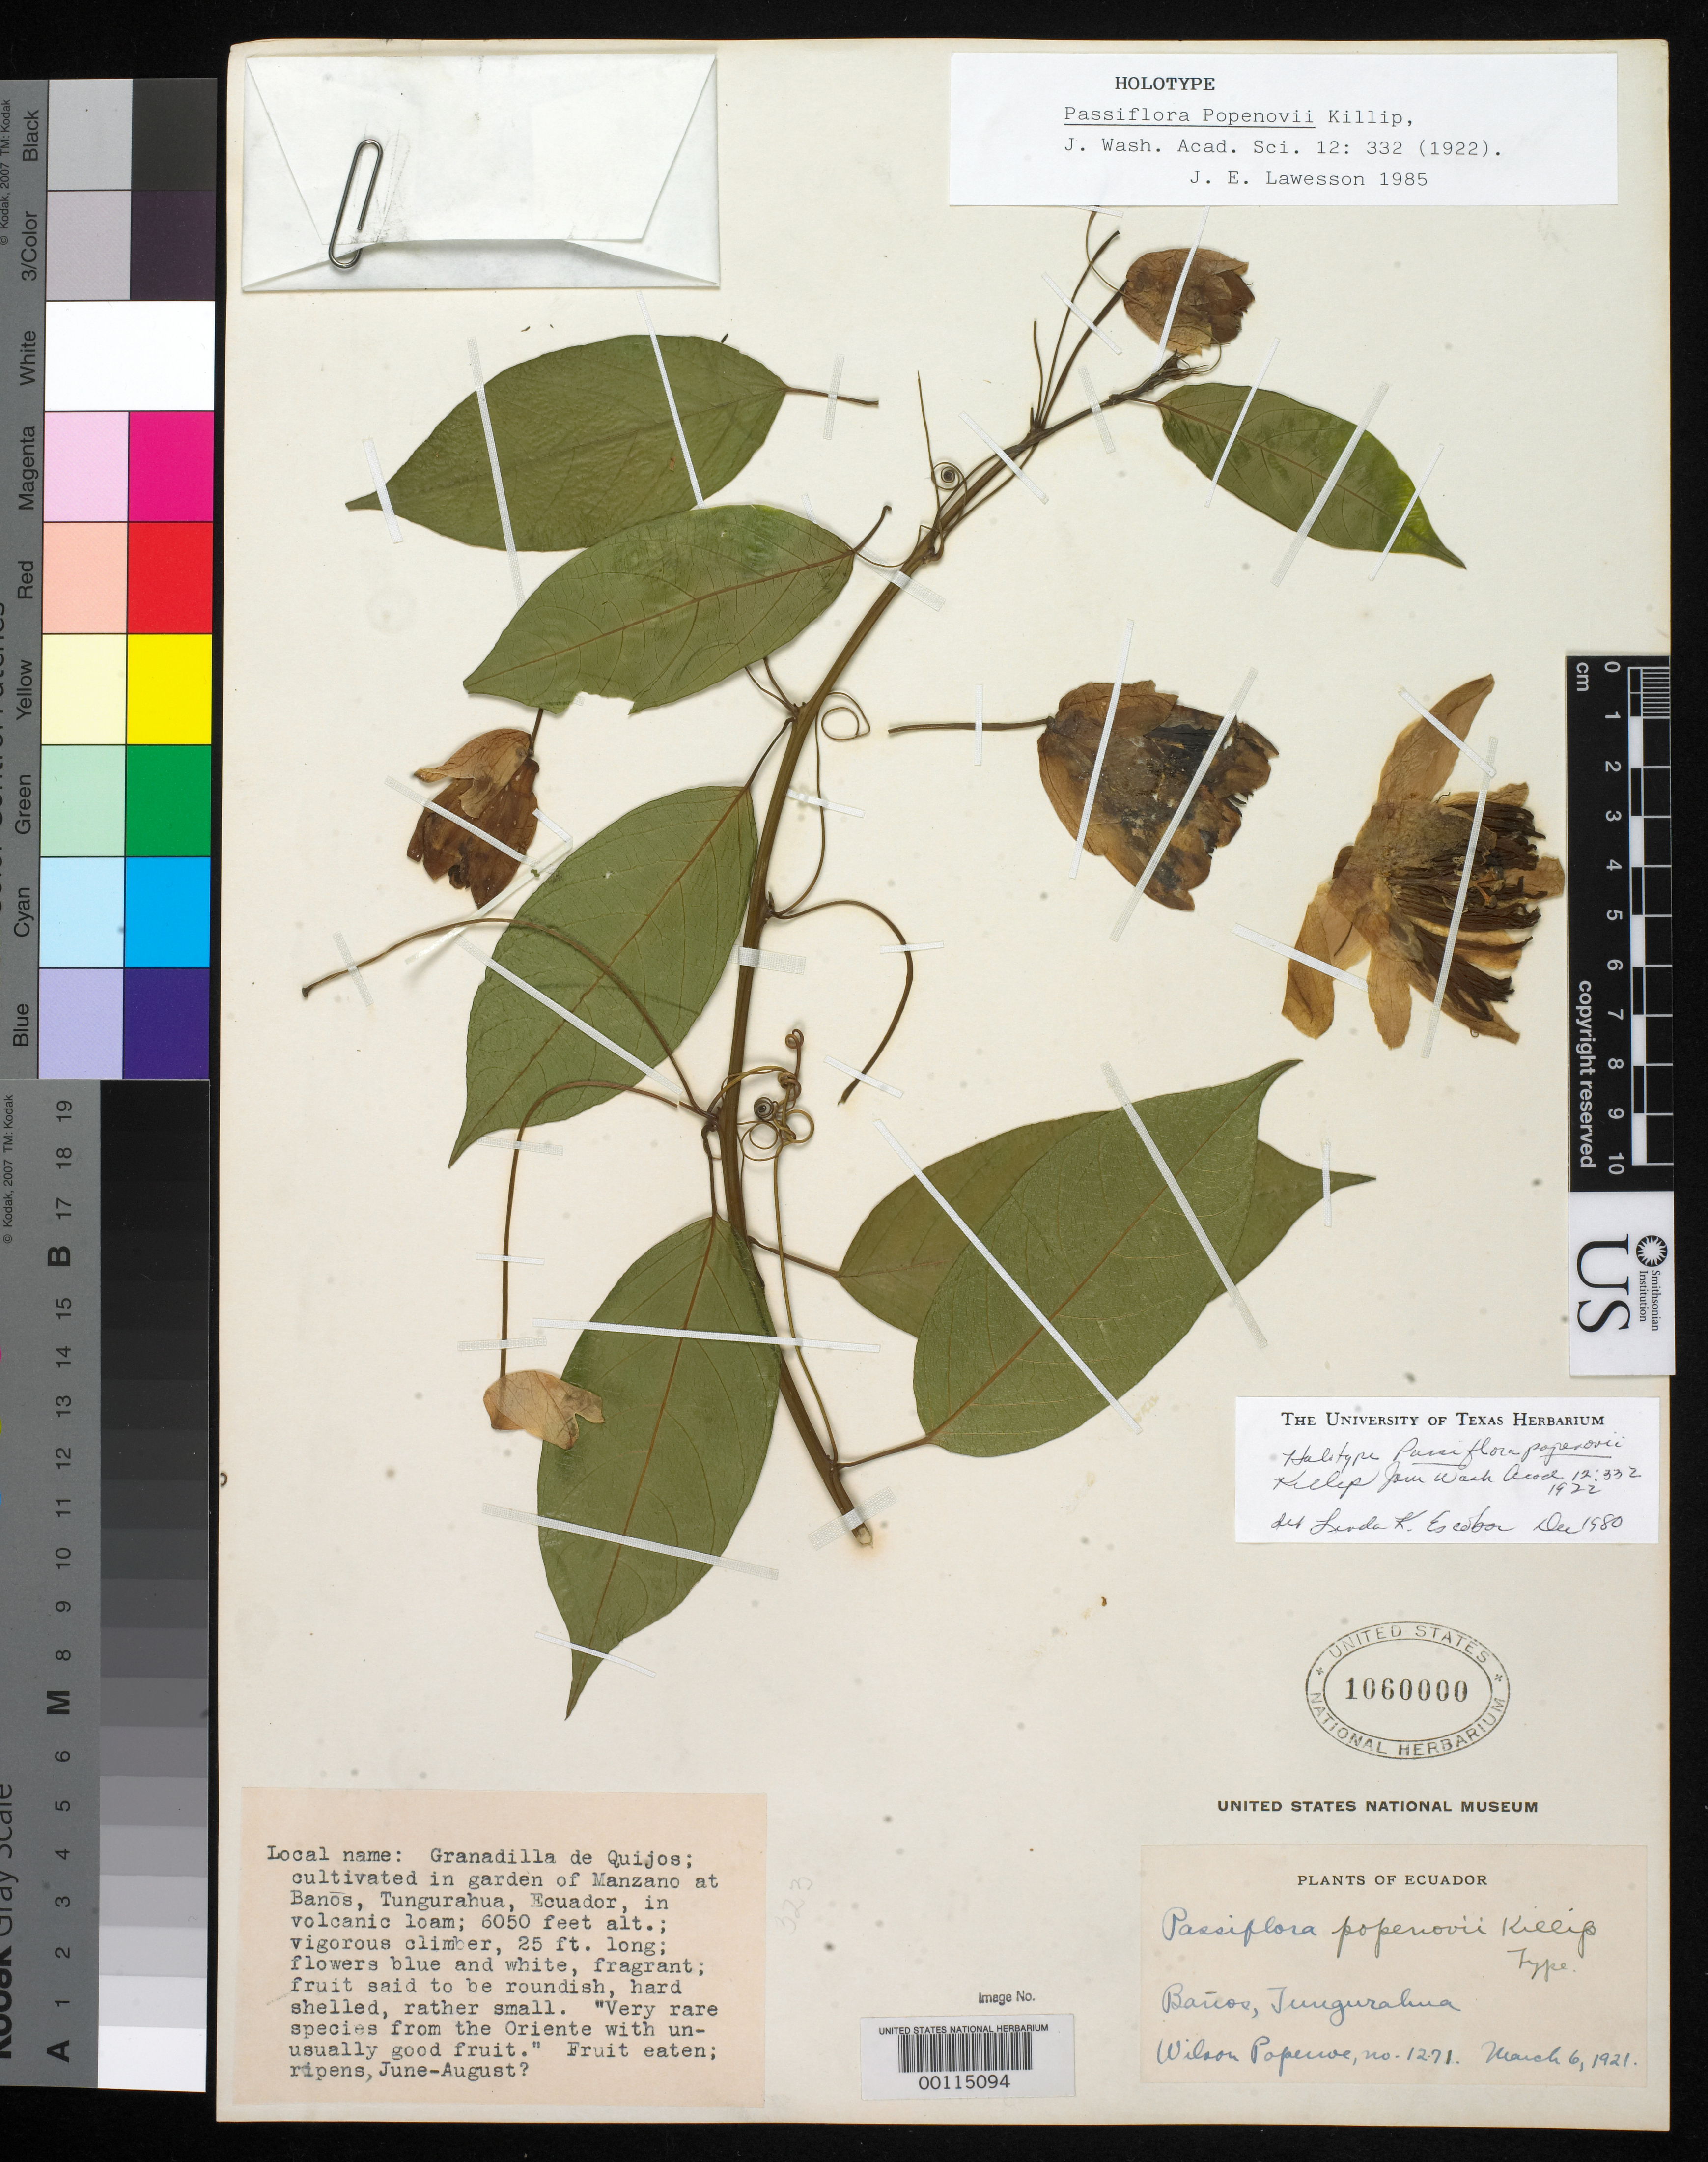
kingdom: Plantae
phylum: Tracheophyta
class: Magnoliopsida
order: Malpighiales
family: Passifloraceae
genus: Passiflora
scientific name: Passiflora popenovii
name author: Killip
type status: Holotype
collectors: W. Popenoe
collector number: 1271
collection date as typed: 06 Mar 1921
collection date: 1921-03-06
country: Ecuador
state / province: Tungurahua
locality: Banos.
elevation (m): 1820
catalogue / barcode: US 1060000